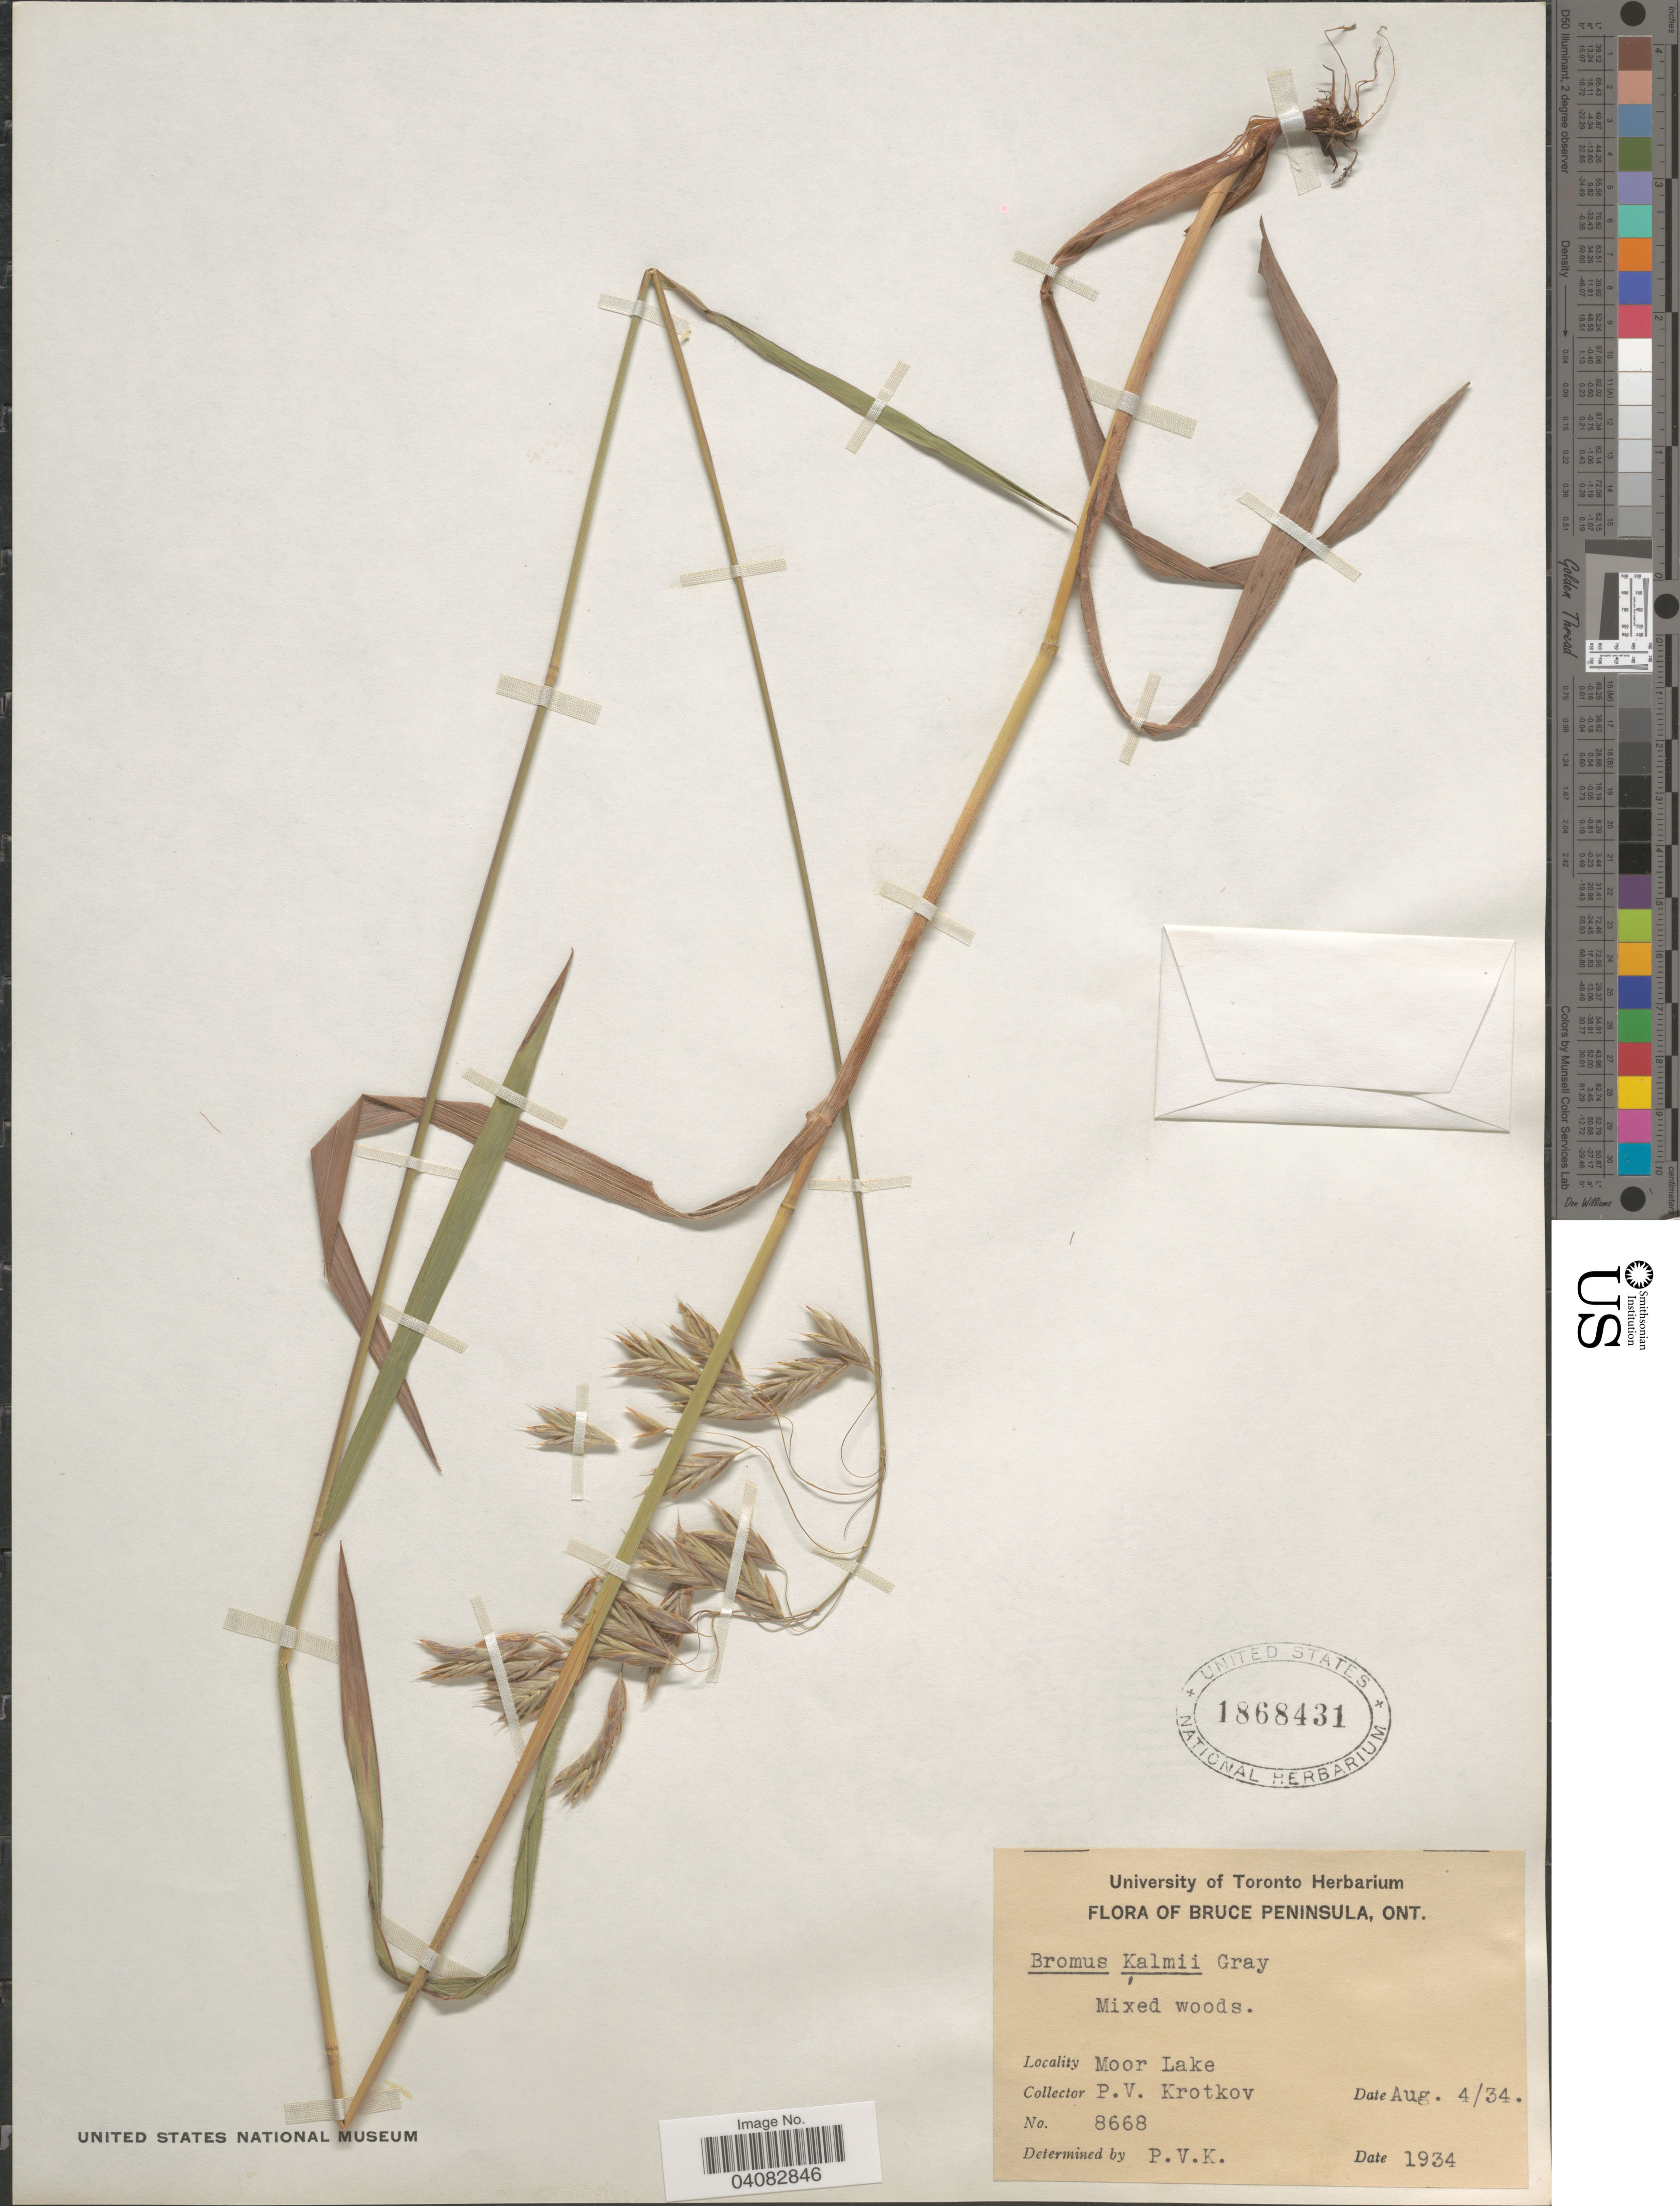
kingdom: Plantae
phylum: Tracheophyta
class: Liliopsida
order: Poales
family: Poaceae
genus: Bromus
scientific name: Bromus kalmii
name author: A. Gray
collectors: P. V. Krotkov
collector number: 8668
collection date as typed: Transcribed d/m/y: 4/8/34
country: Canada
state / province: Ontario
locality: Bruce Peninsula. Moor Lake.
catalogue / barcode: US 1868431